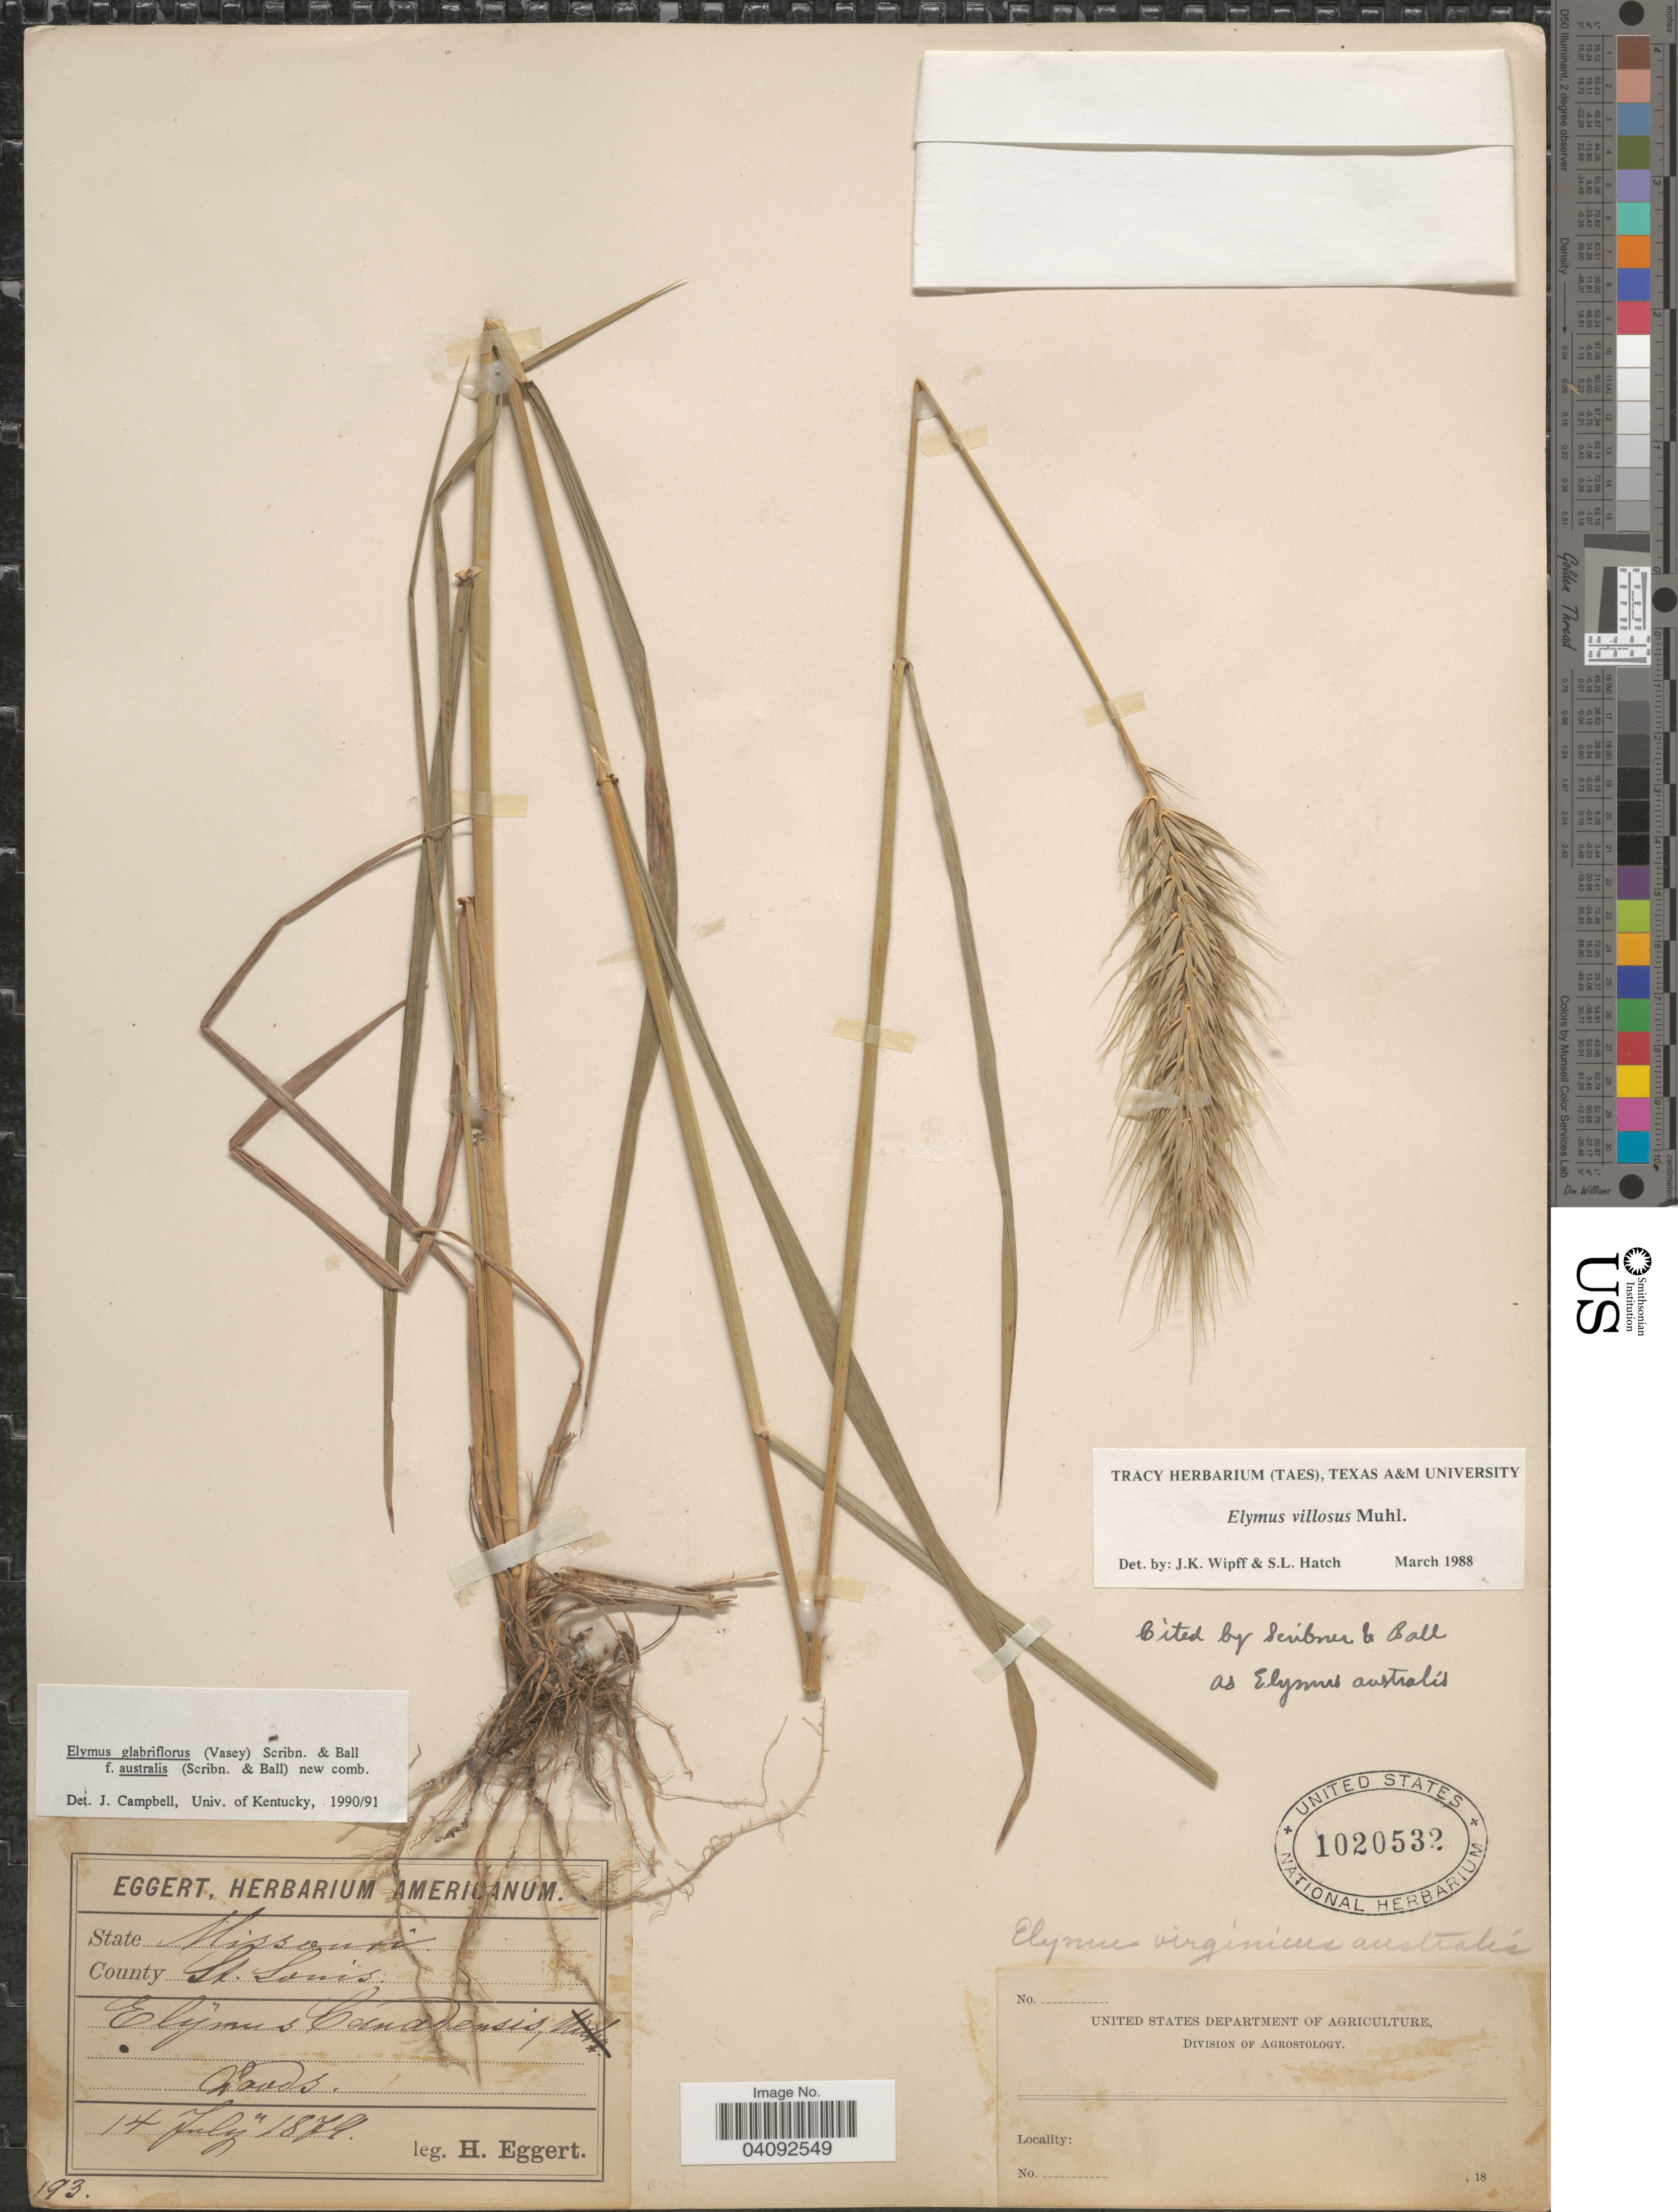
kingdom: Plantae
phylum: Tracheophyta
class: Liliopsida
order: Poales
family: Poaceae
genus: Elymus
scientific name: Elymus glabriflorus var. australis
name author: (Scribn. & C.R. Ball) J.J.N. Campb.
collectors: H. Eggert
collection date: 1879-07-14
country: United States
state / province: Missouri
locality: County St. Louis.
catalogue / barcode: US 1020532